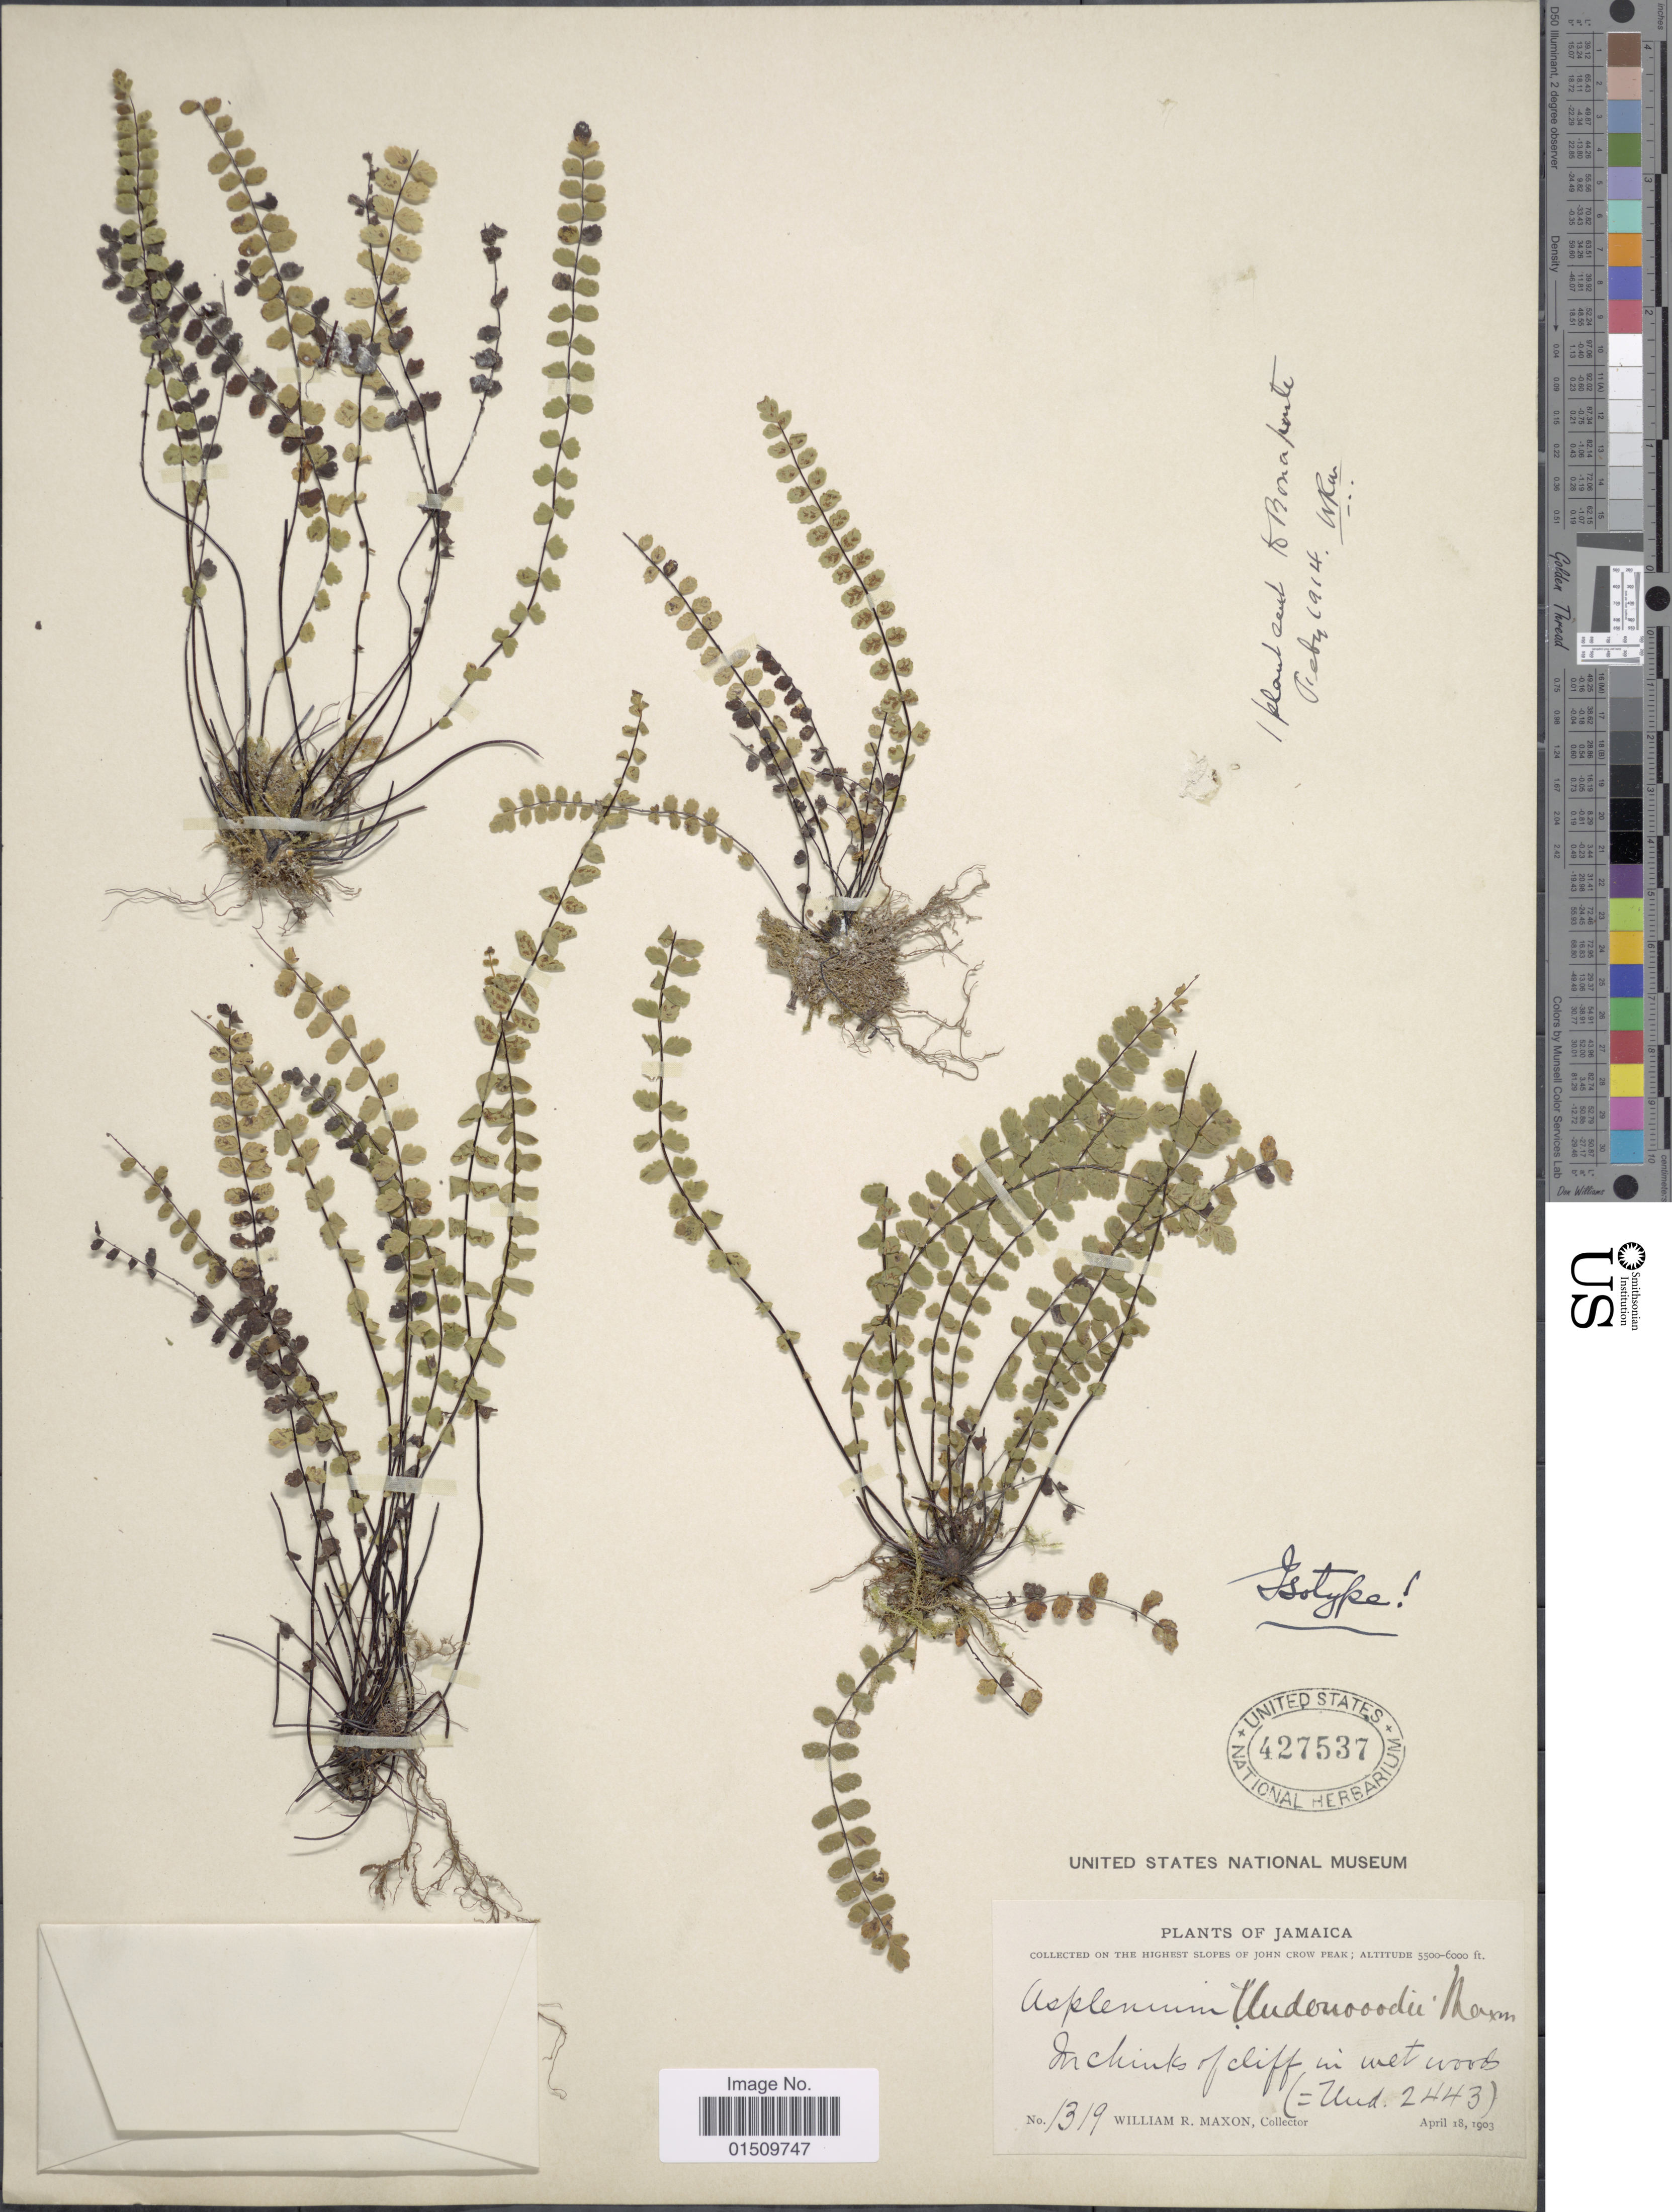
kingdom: Plantae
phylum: Tracheophyta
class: Polypodiopsida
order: Polypodiales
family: Aspleniaceae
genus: Asplenium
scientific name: Asplenium underwoodii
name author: Maxon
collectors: W. R. Maxon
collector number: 1319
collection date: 1903-04-18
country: Jamaica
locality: Jamaica, on the highest slopes of John Crow Peak.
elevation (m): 1676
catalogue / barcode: US 427537